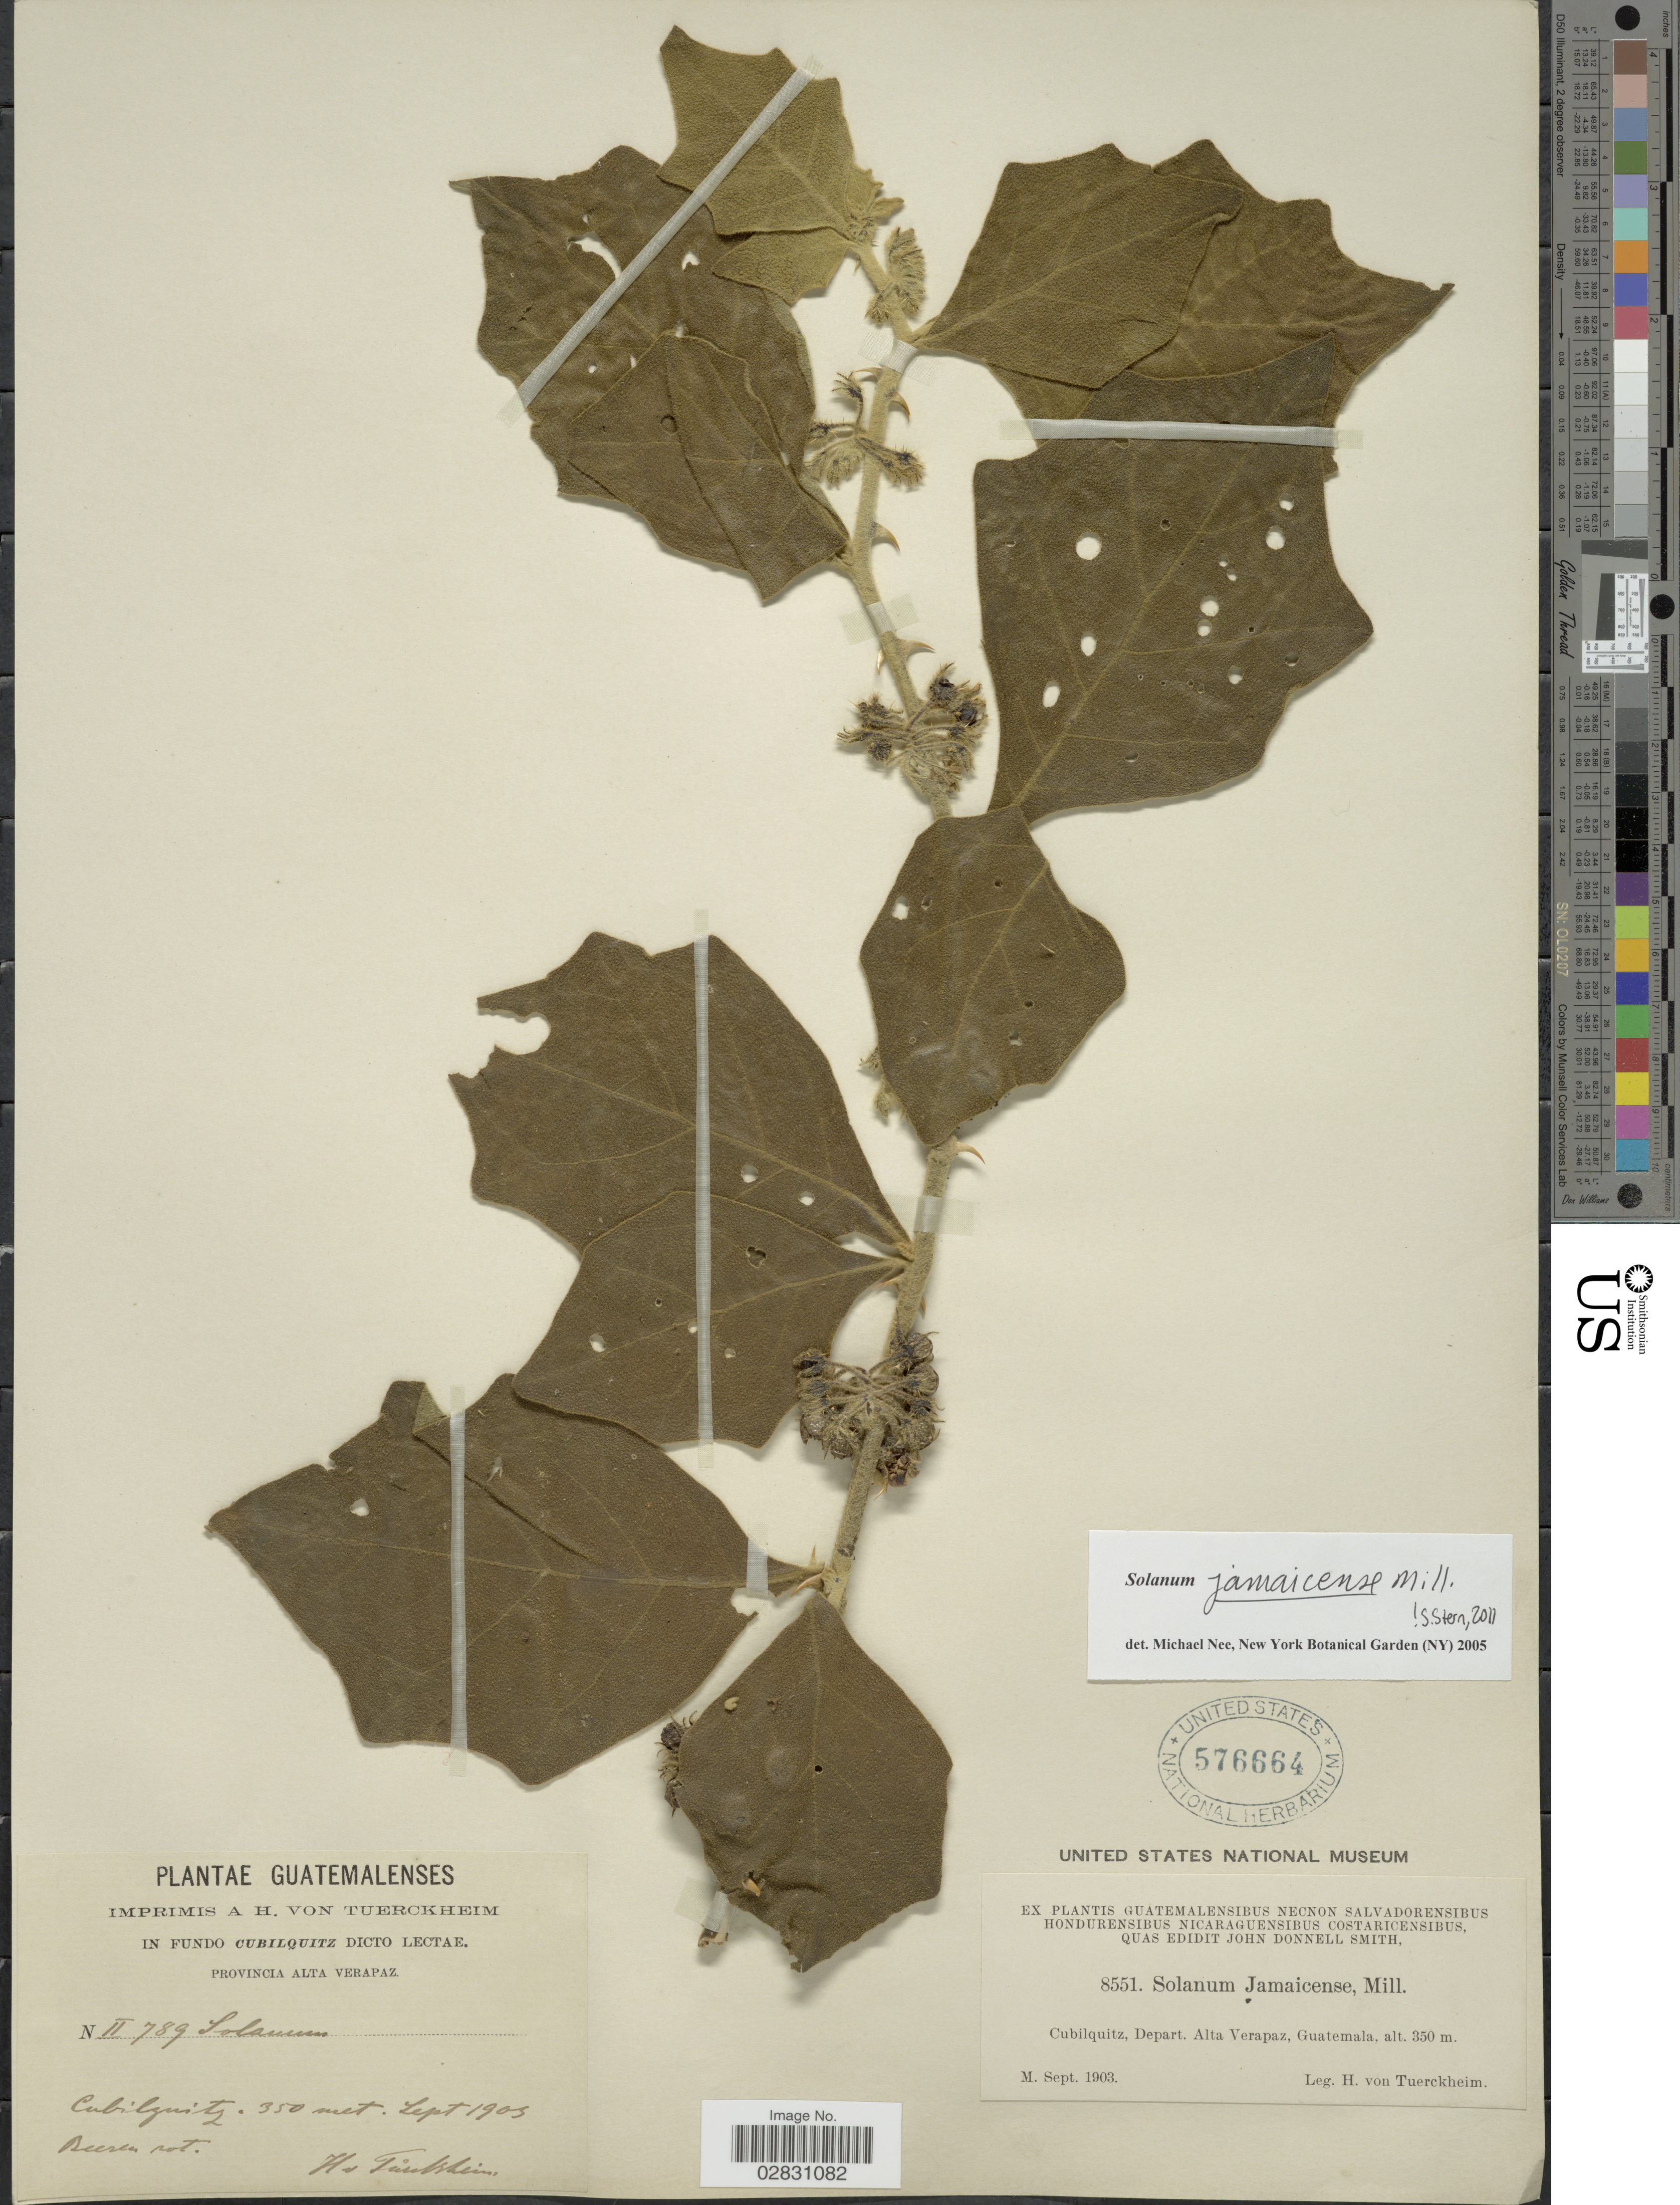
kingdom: Plantae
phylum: Tracheophyta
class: Magnoliopsida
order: Solanales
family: Solanaceae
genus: Solanum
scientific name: Solanum jamaicense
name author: Mill.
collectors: H. von Türckheim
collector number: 8551/II789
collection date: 1903-09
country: Guatemala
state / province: Alta Verapaz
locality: Cubilquitz, Depart. Alta Verapaz.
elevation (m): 350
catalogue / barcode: US 576664